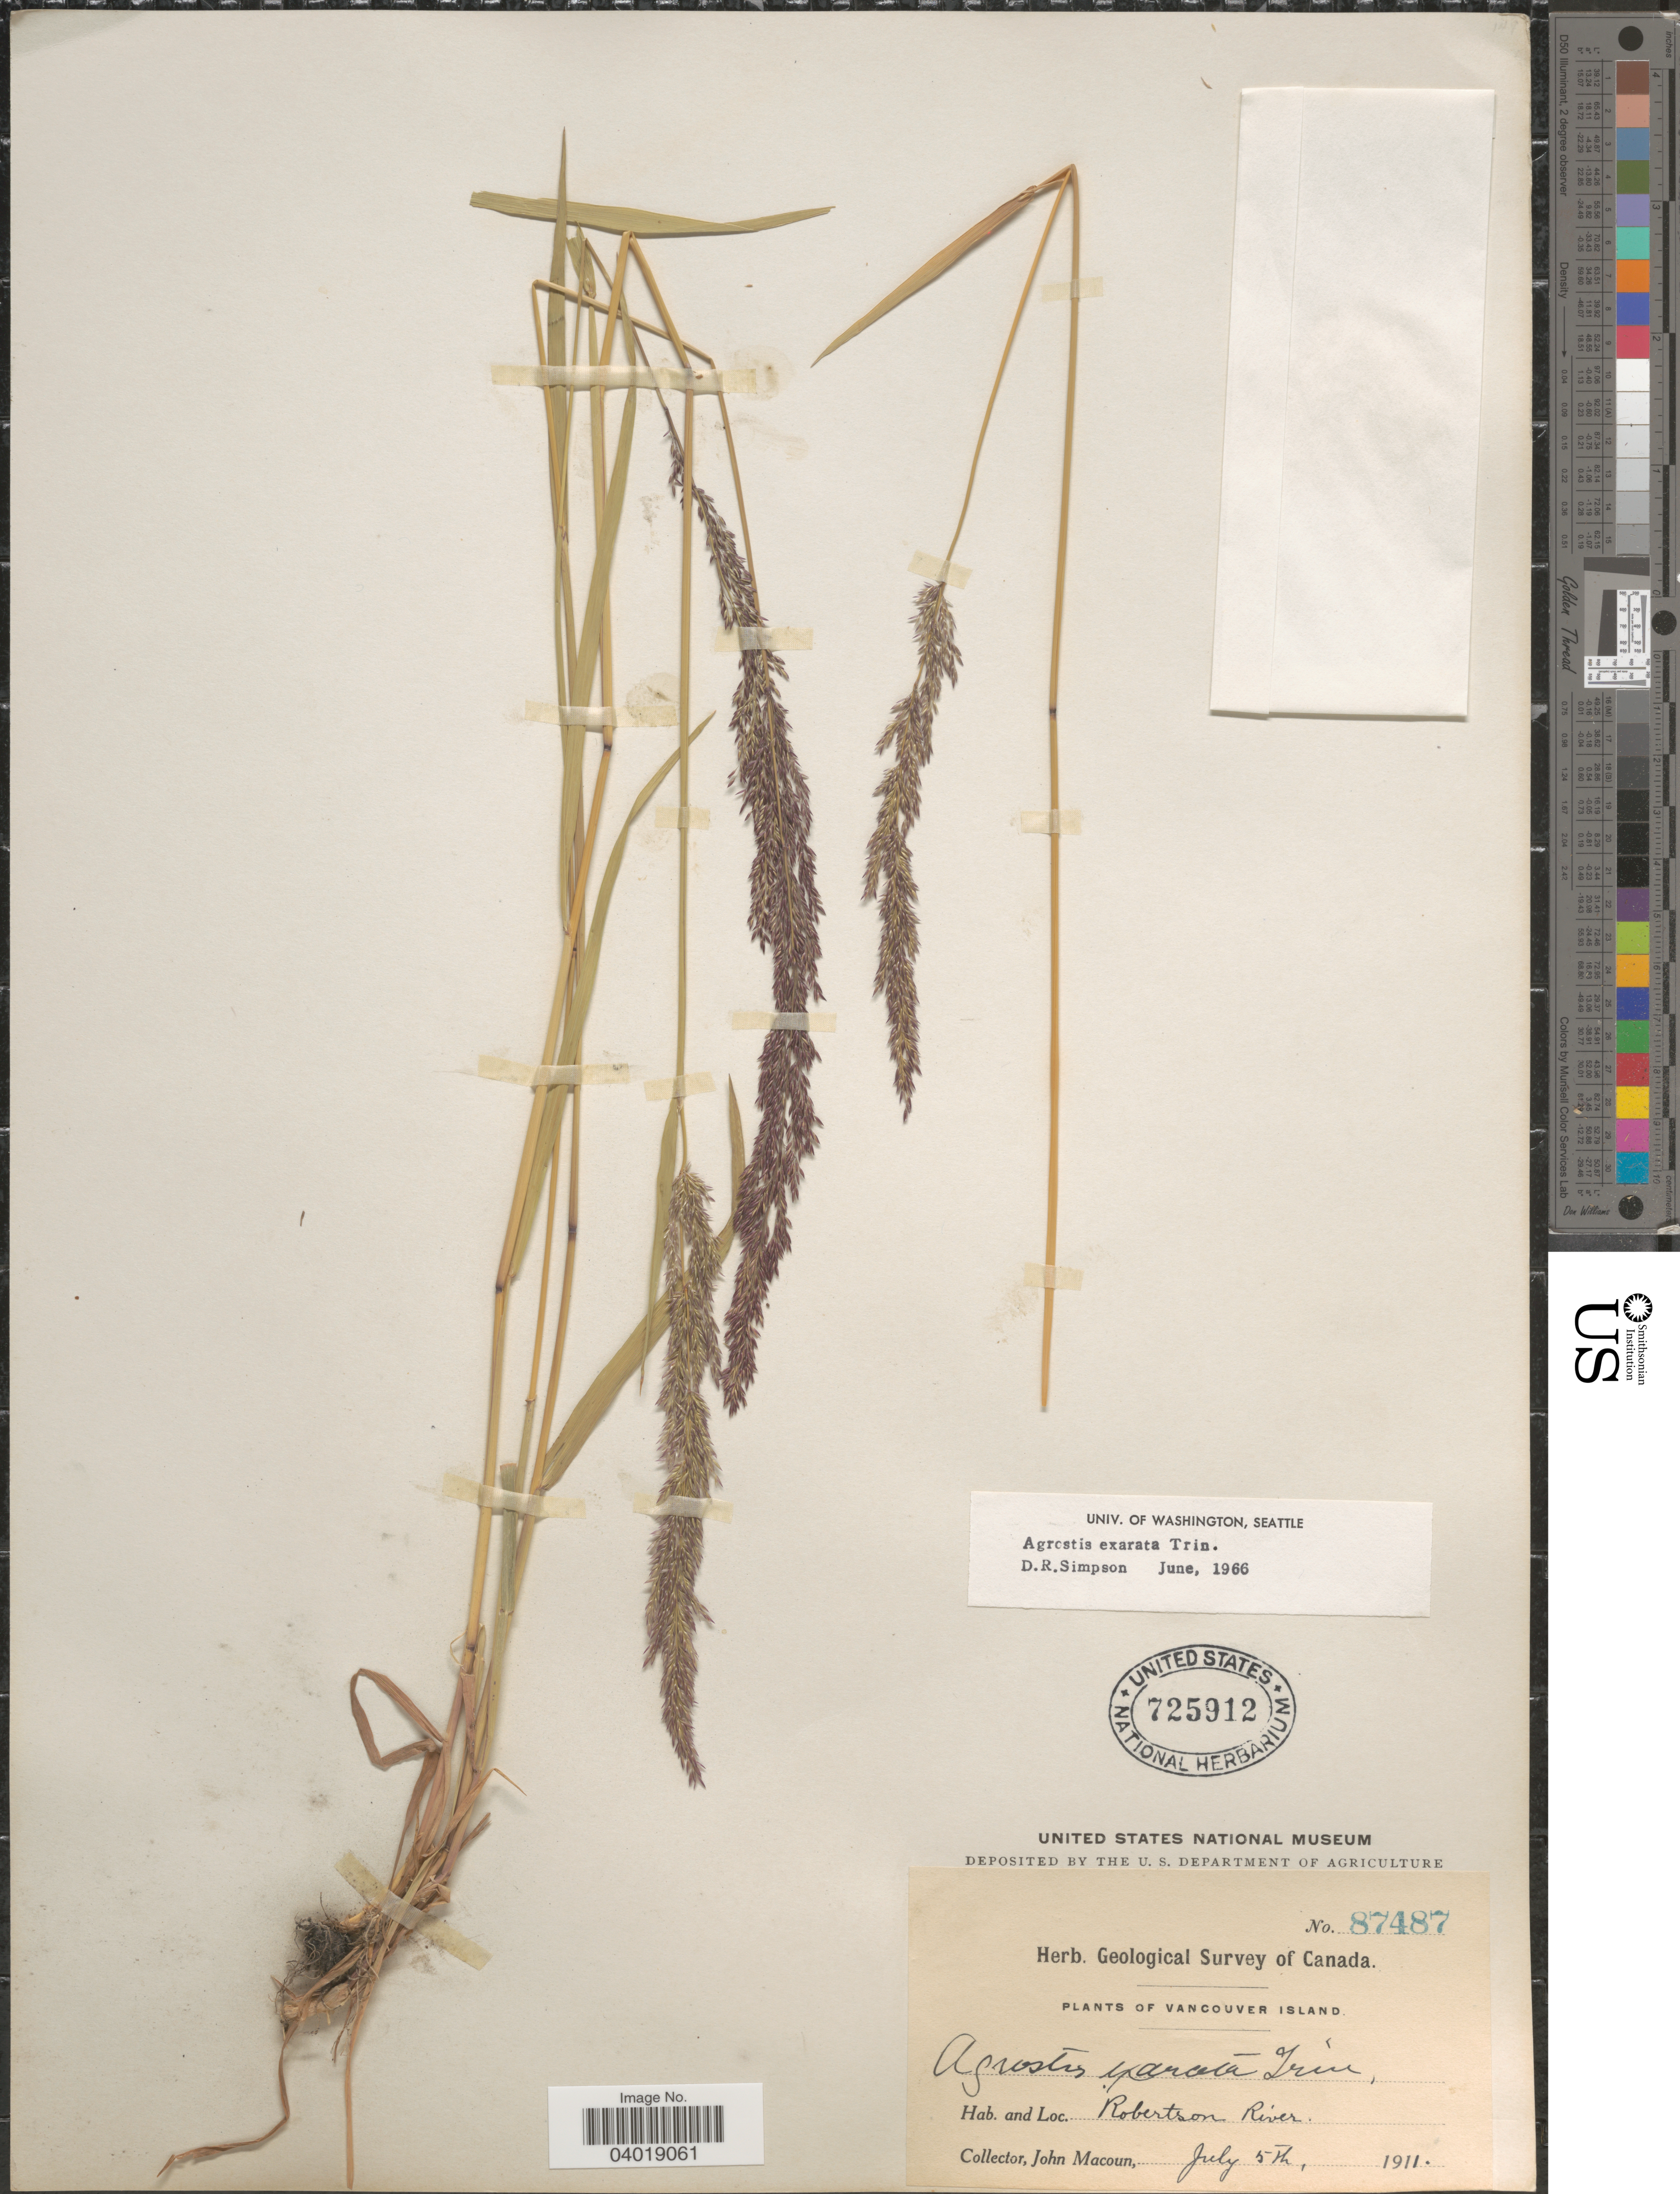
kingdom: Plantae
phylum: Tracheophyta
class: Liliopsida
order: Poales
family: Poaceae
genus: Agrostis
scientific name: Agrostis exarata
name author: Trin.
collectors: J. Macoun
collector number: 87487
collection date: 1911-07-05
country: Canada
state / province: British Columbia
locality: Vancouver Island. Robertson River.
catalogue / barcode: US 725912